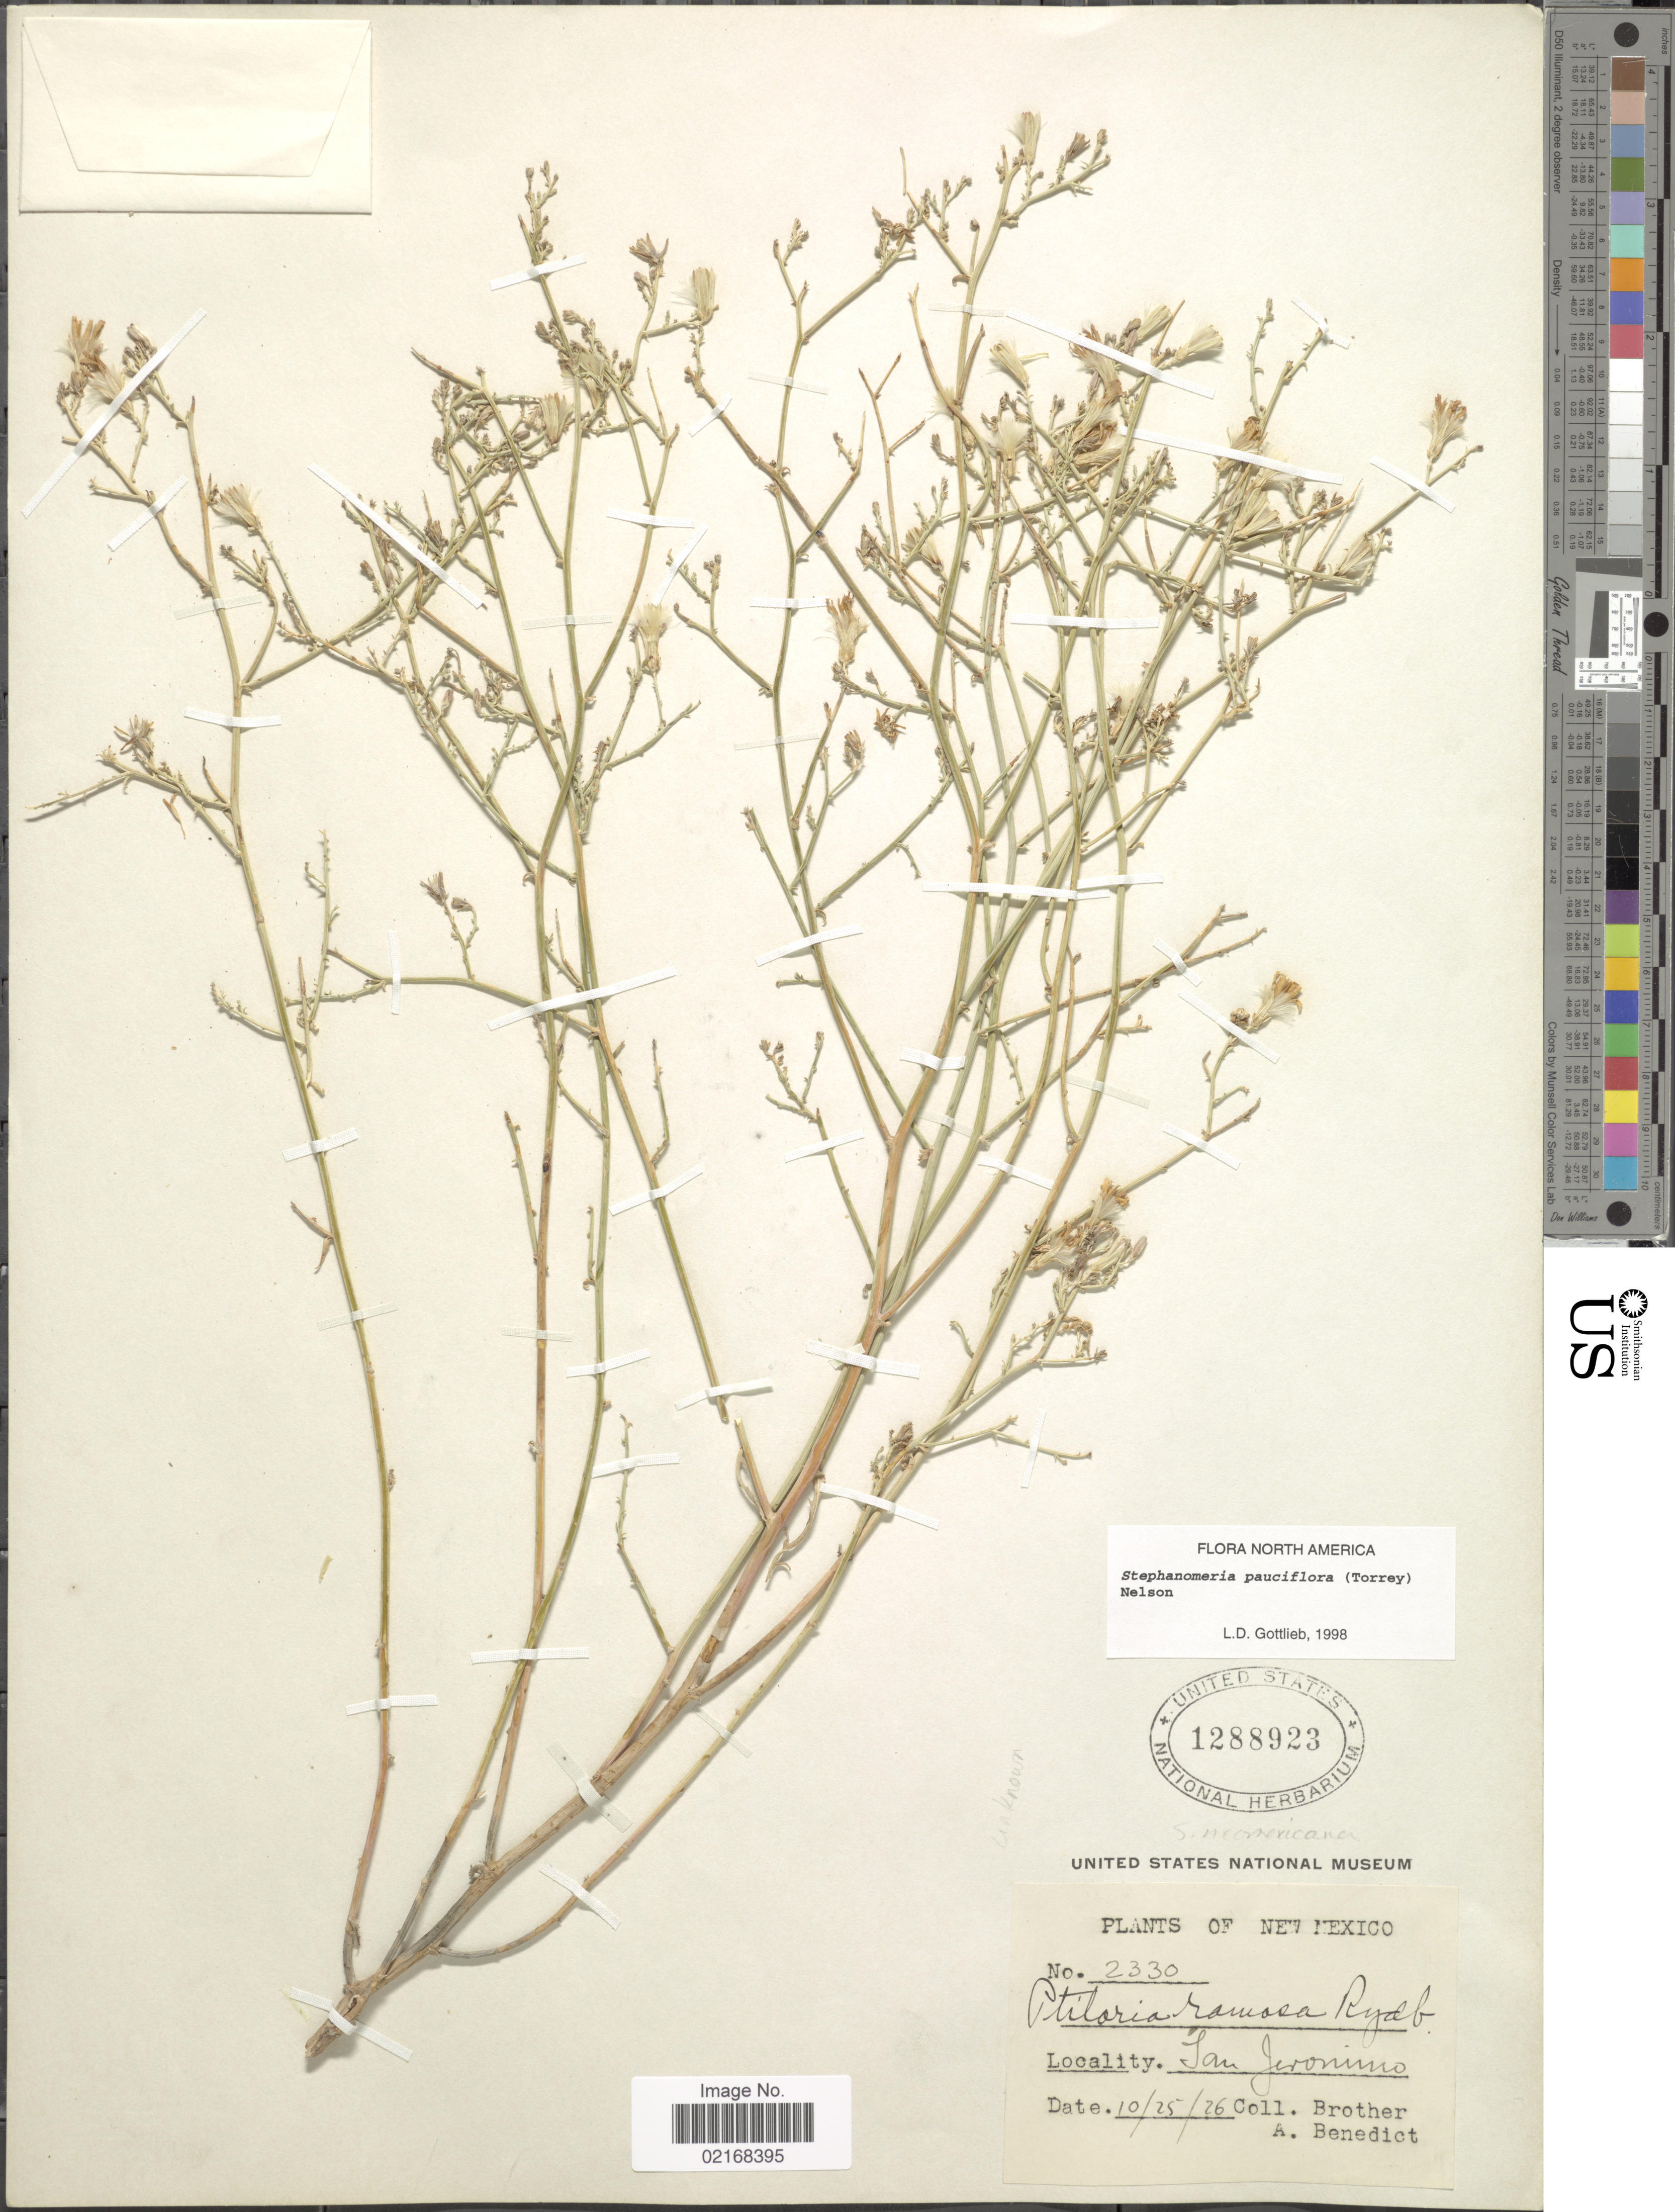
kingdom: Plantae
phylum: Tracheophyta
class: Magnoliopsida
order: Asterales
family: Asteraceae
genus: Stephanomeria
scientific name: Stephanomeria pauciflora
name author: (Torr.) A. Nelson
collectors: Bro. A. Benedict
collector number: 2330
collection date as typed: Transcribed d/m/y: 25/10/26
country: United States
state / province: New Mexico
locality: San Jeronimo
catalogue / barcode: US 1288923